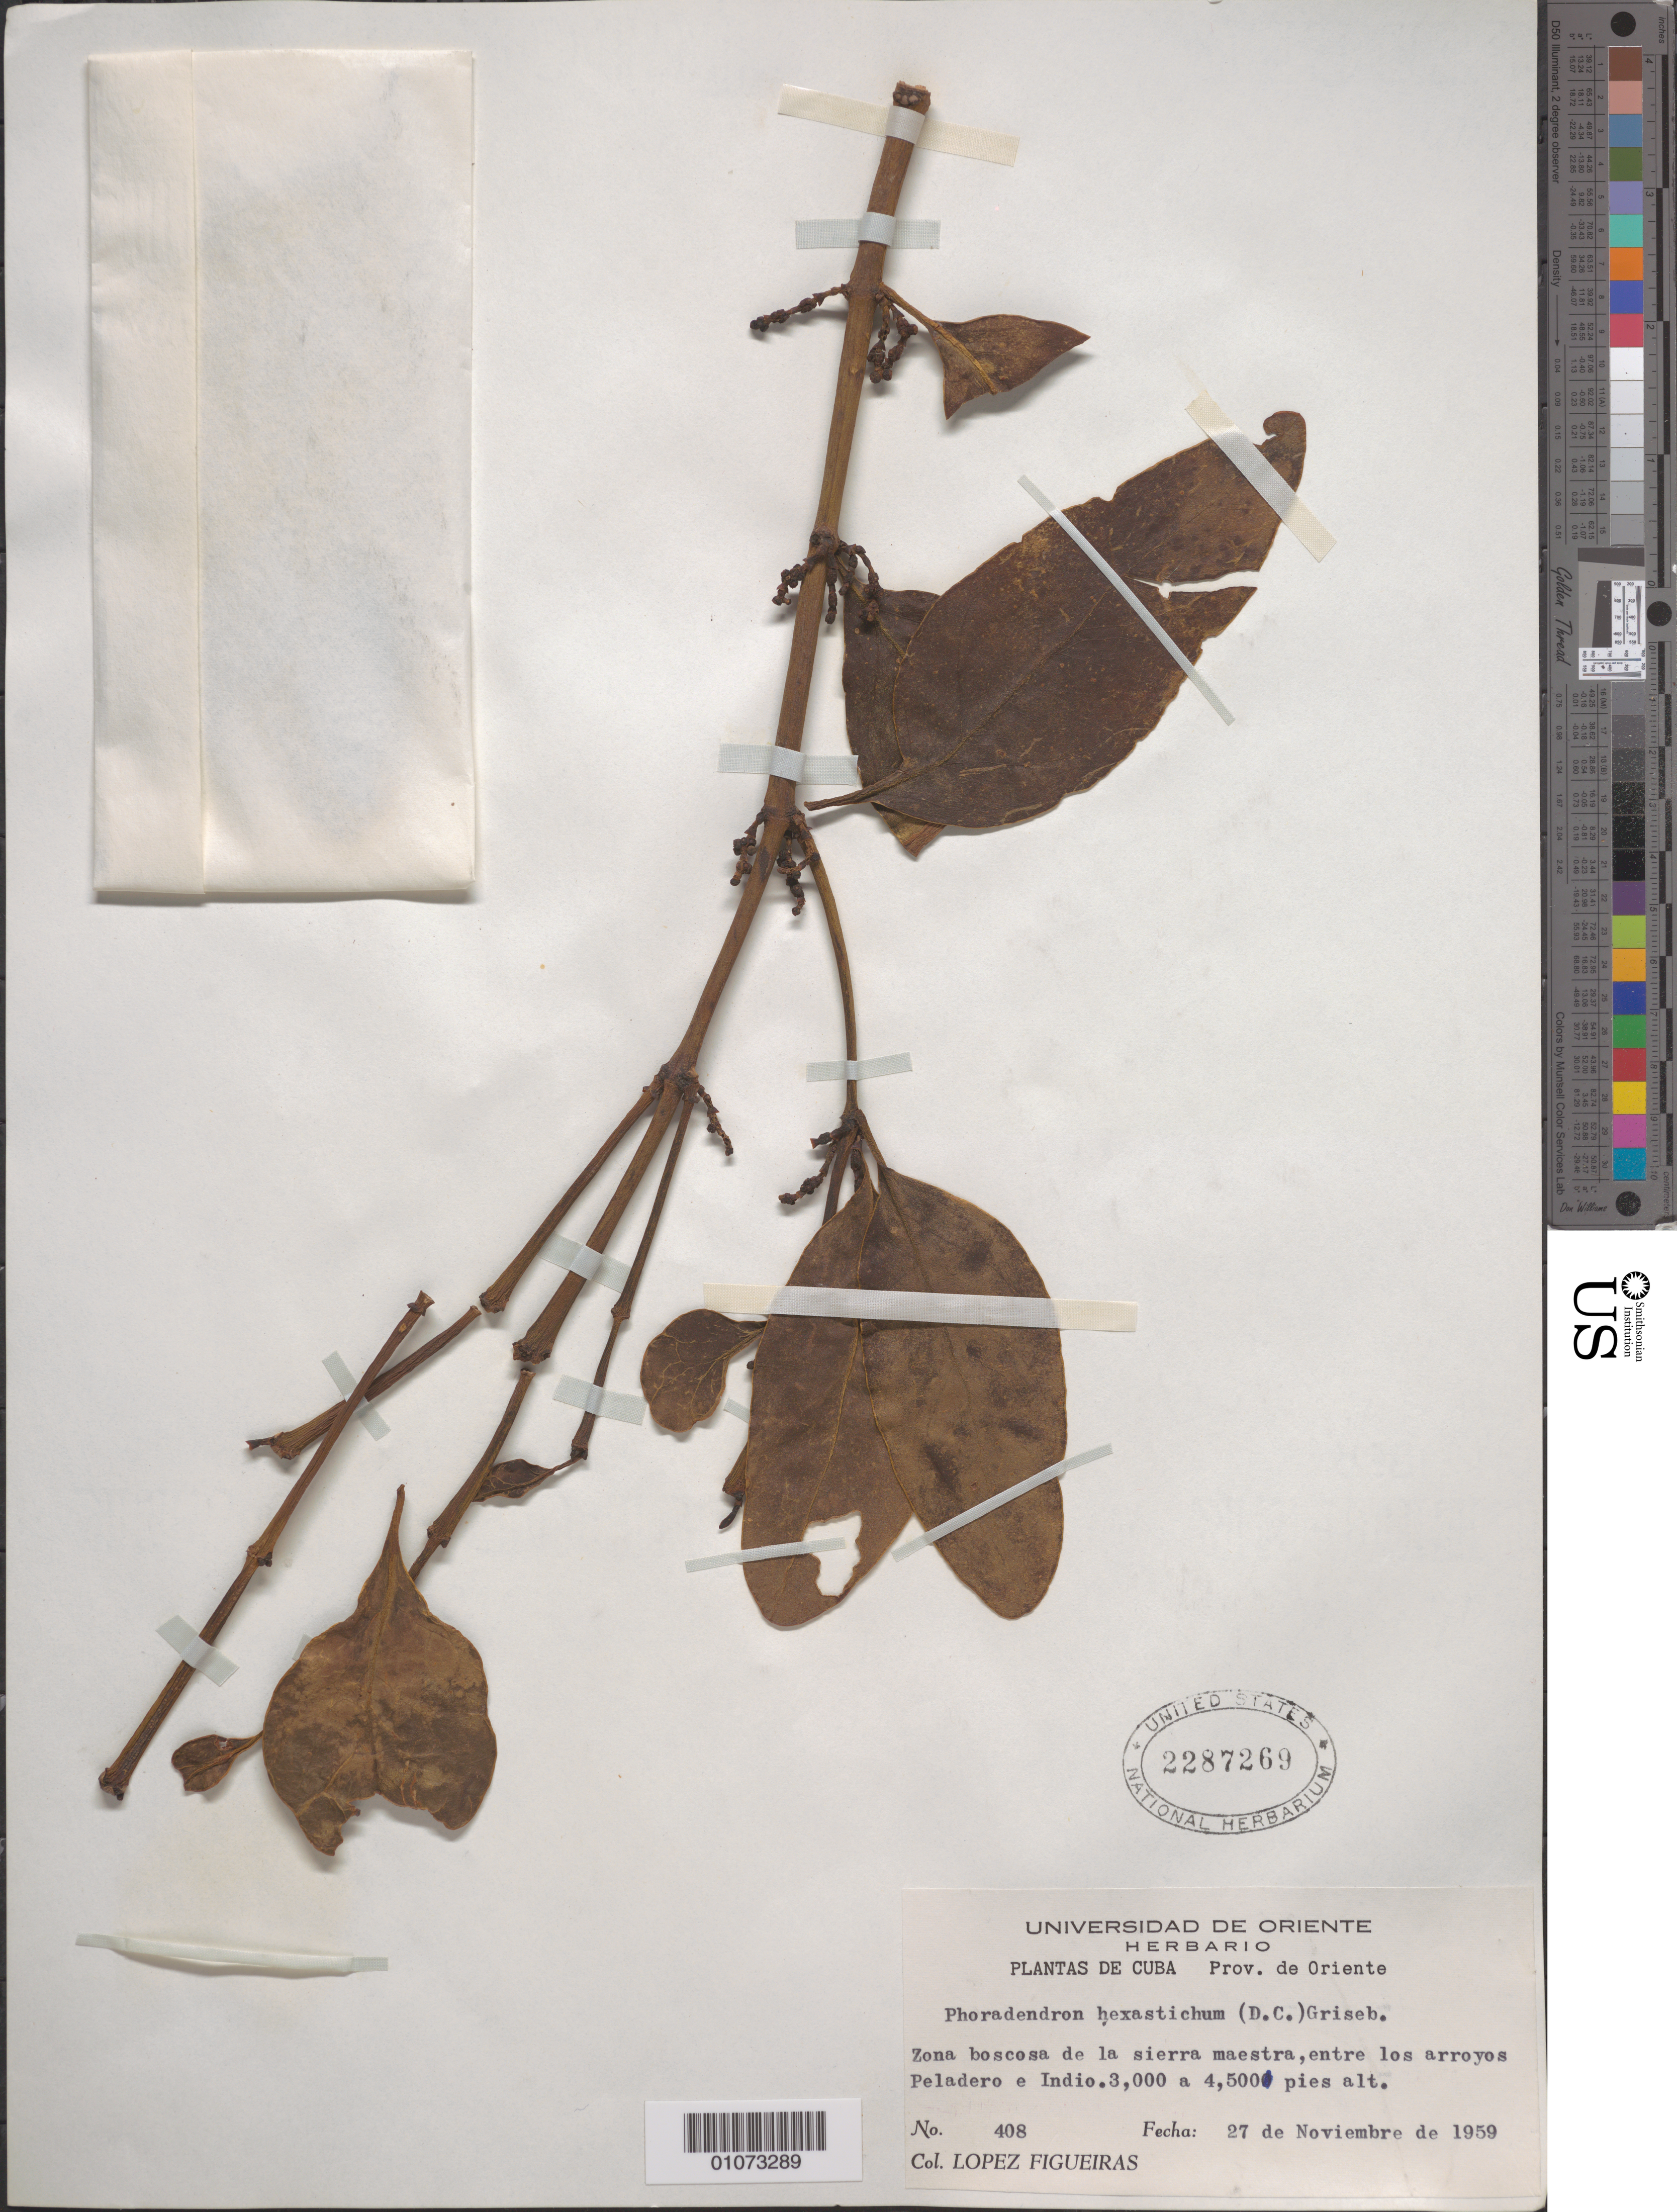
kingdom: Plantae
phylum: Tracheophyta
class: Magnoliopsida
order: Santalales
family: Viscaceae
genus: Phoradendron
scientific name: Phoradendron hexastichum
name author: (DC.) Griseb.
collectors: M. López Figueiras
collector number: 408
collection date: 1959-11-27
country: Cuba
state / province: Oriente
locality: Zona boscosa de la sierra maestra, entre los arroyos Peladero e Indio.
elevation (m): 914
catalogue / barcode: US 2287269